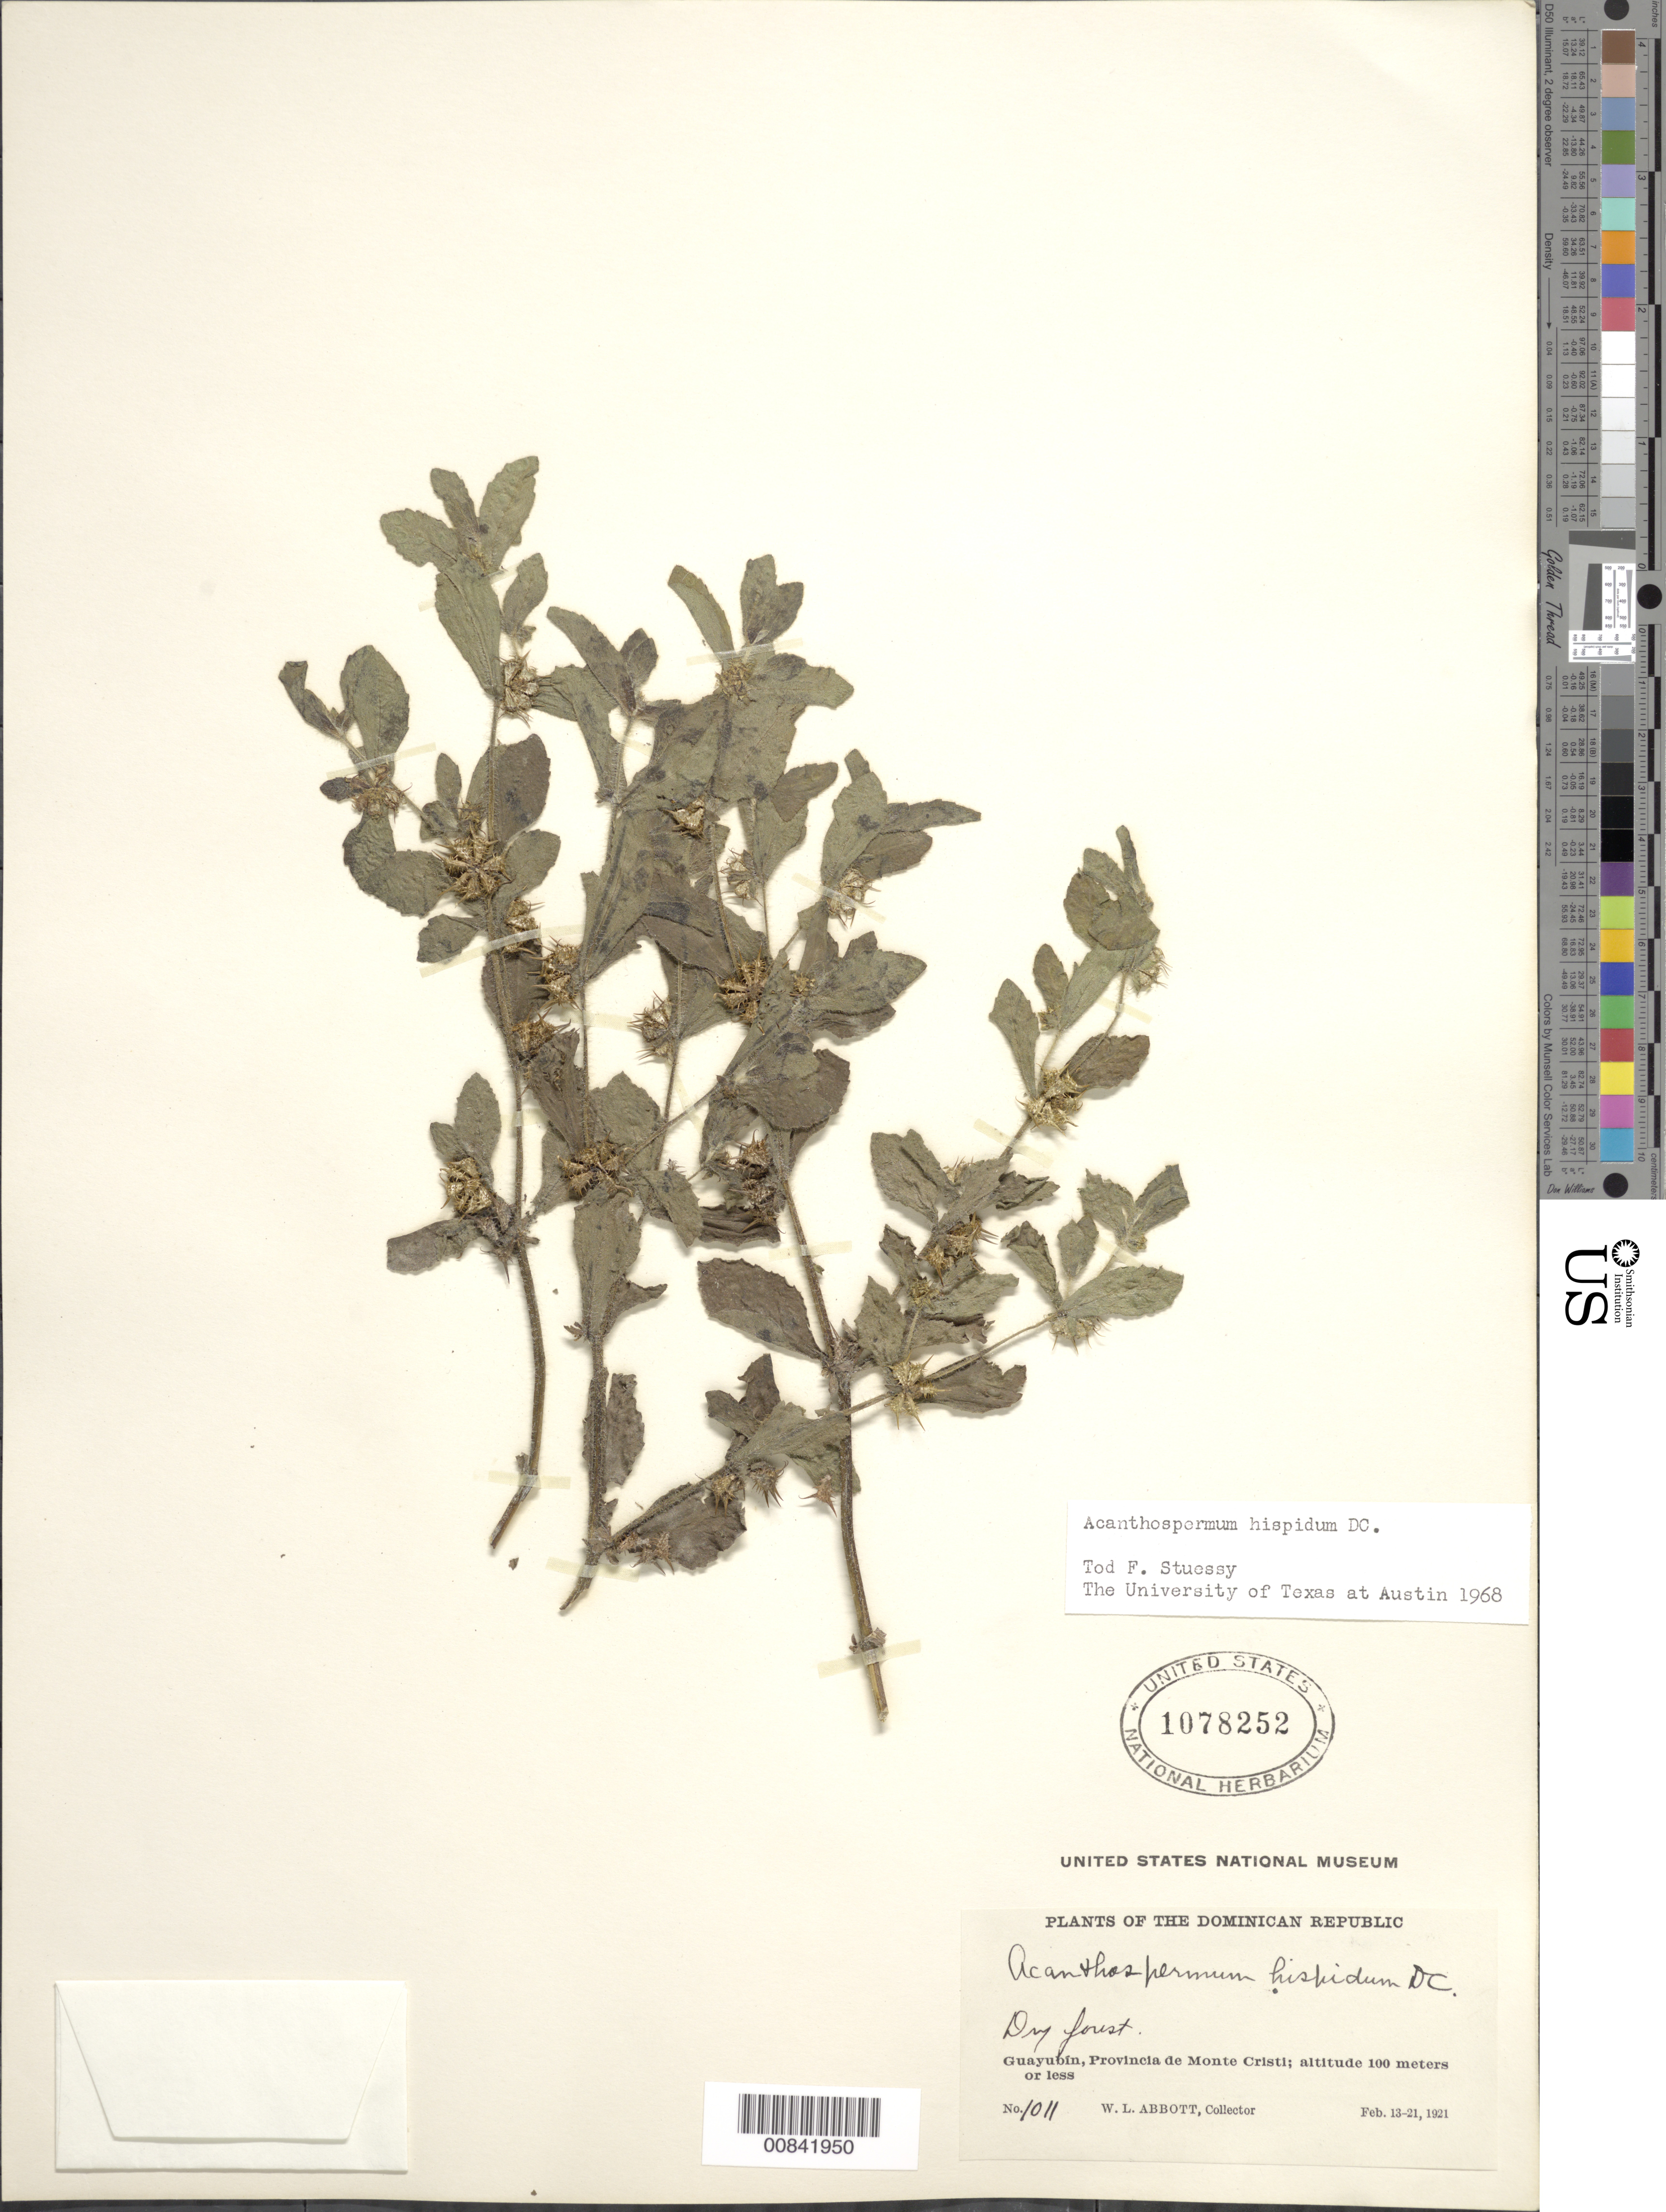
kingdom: Plantae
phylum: Tracheophyta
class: Magnoliopsida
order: Asterales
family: Asteraceae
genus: Acanthospermum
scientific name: Acanthospermum hispidum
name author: DC.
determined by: Stuessy, T. F.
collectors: W. L. Abbott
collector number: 1011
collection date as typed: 13 Feb 1921 to 21 Feb 1921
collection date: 1921-02-13/1921-02-21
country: Dominican Republic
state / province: Monte Cristi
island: Hispaniola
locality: Guayubín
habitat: Dry forest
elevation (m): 100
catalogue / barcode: US 1078252